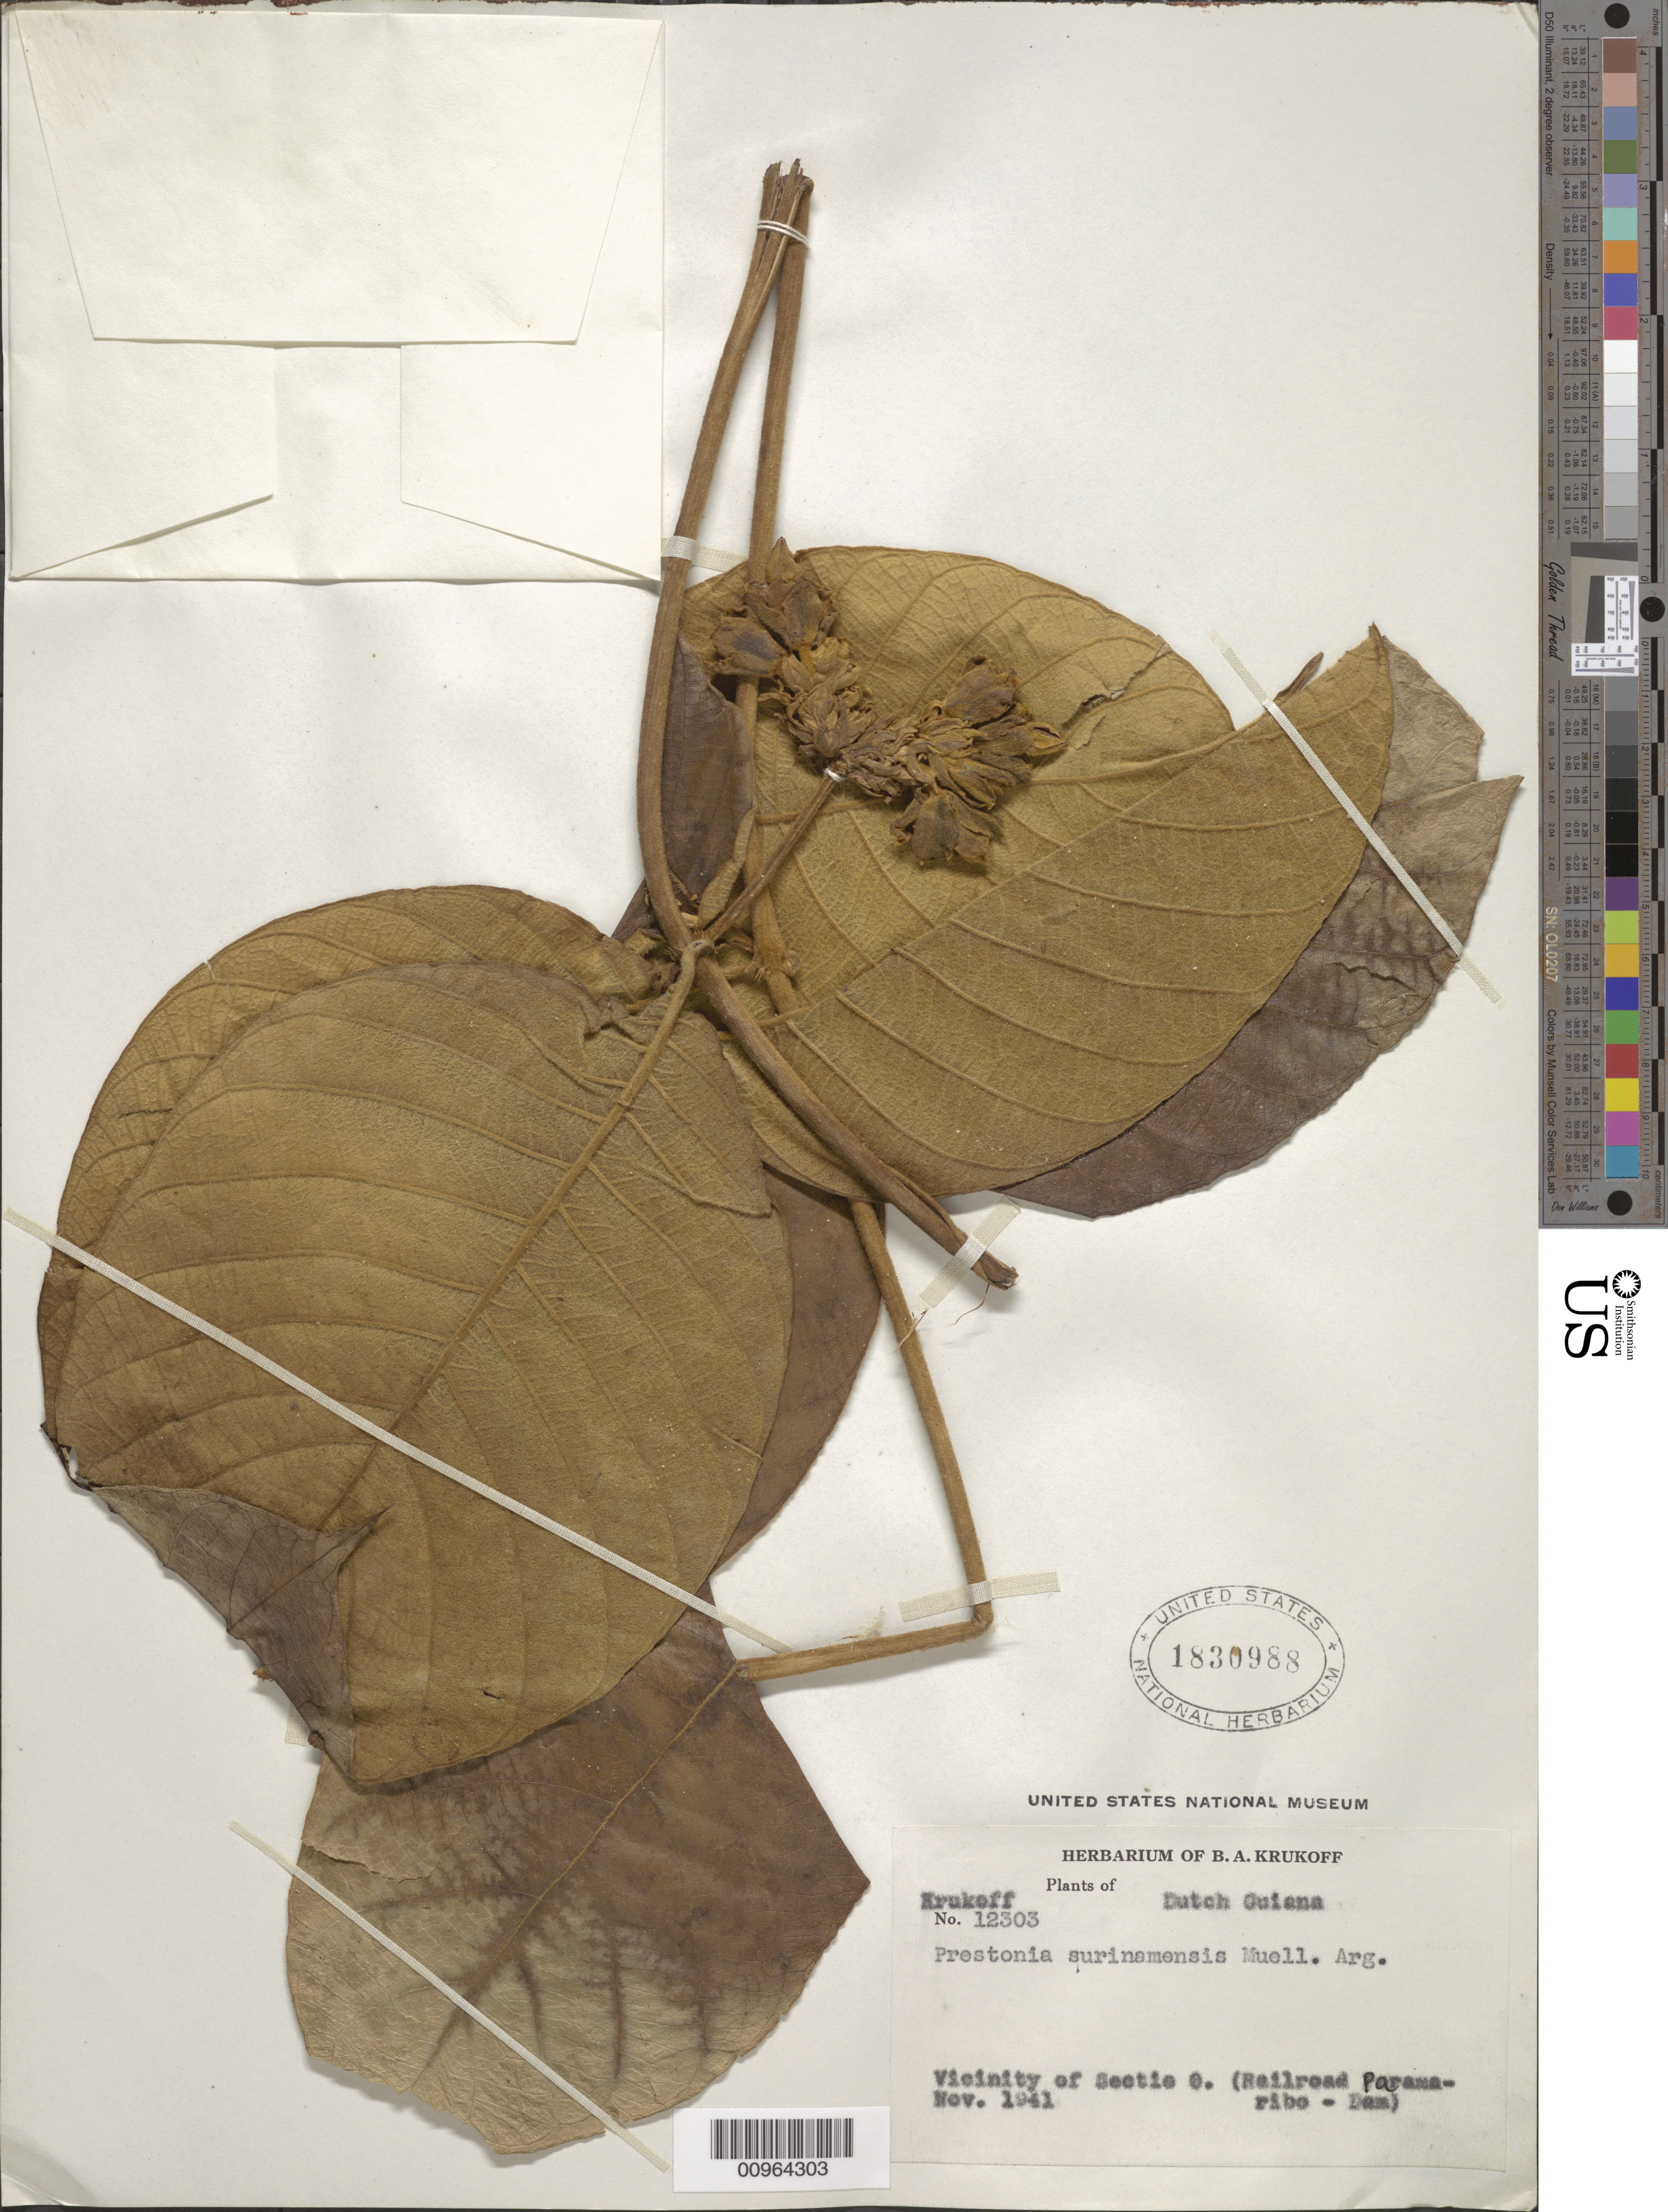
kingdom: Plantae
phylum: Tracheophyta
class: Magnoliopsida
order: Gentianales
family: Apocynaceae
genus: Prestonia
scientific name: Prestonia surinamensis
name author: Müll. Arg.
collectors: B. A. Krukoff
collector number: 12303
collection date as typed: Nov-41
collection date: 1941-11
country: Suriname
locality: Sectie O (Railroad Paramaribo-Dam)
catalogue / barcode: US 1830988